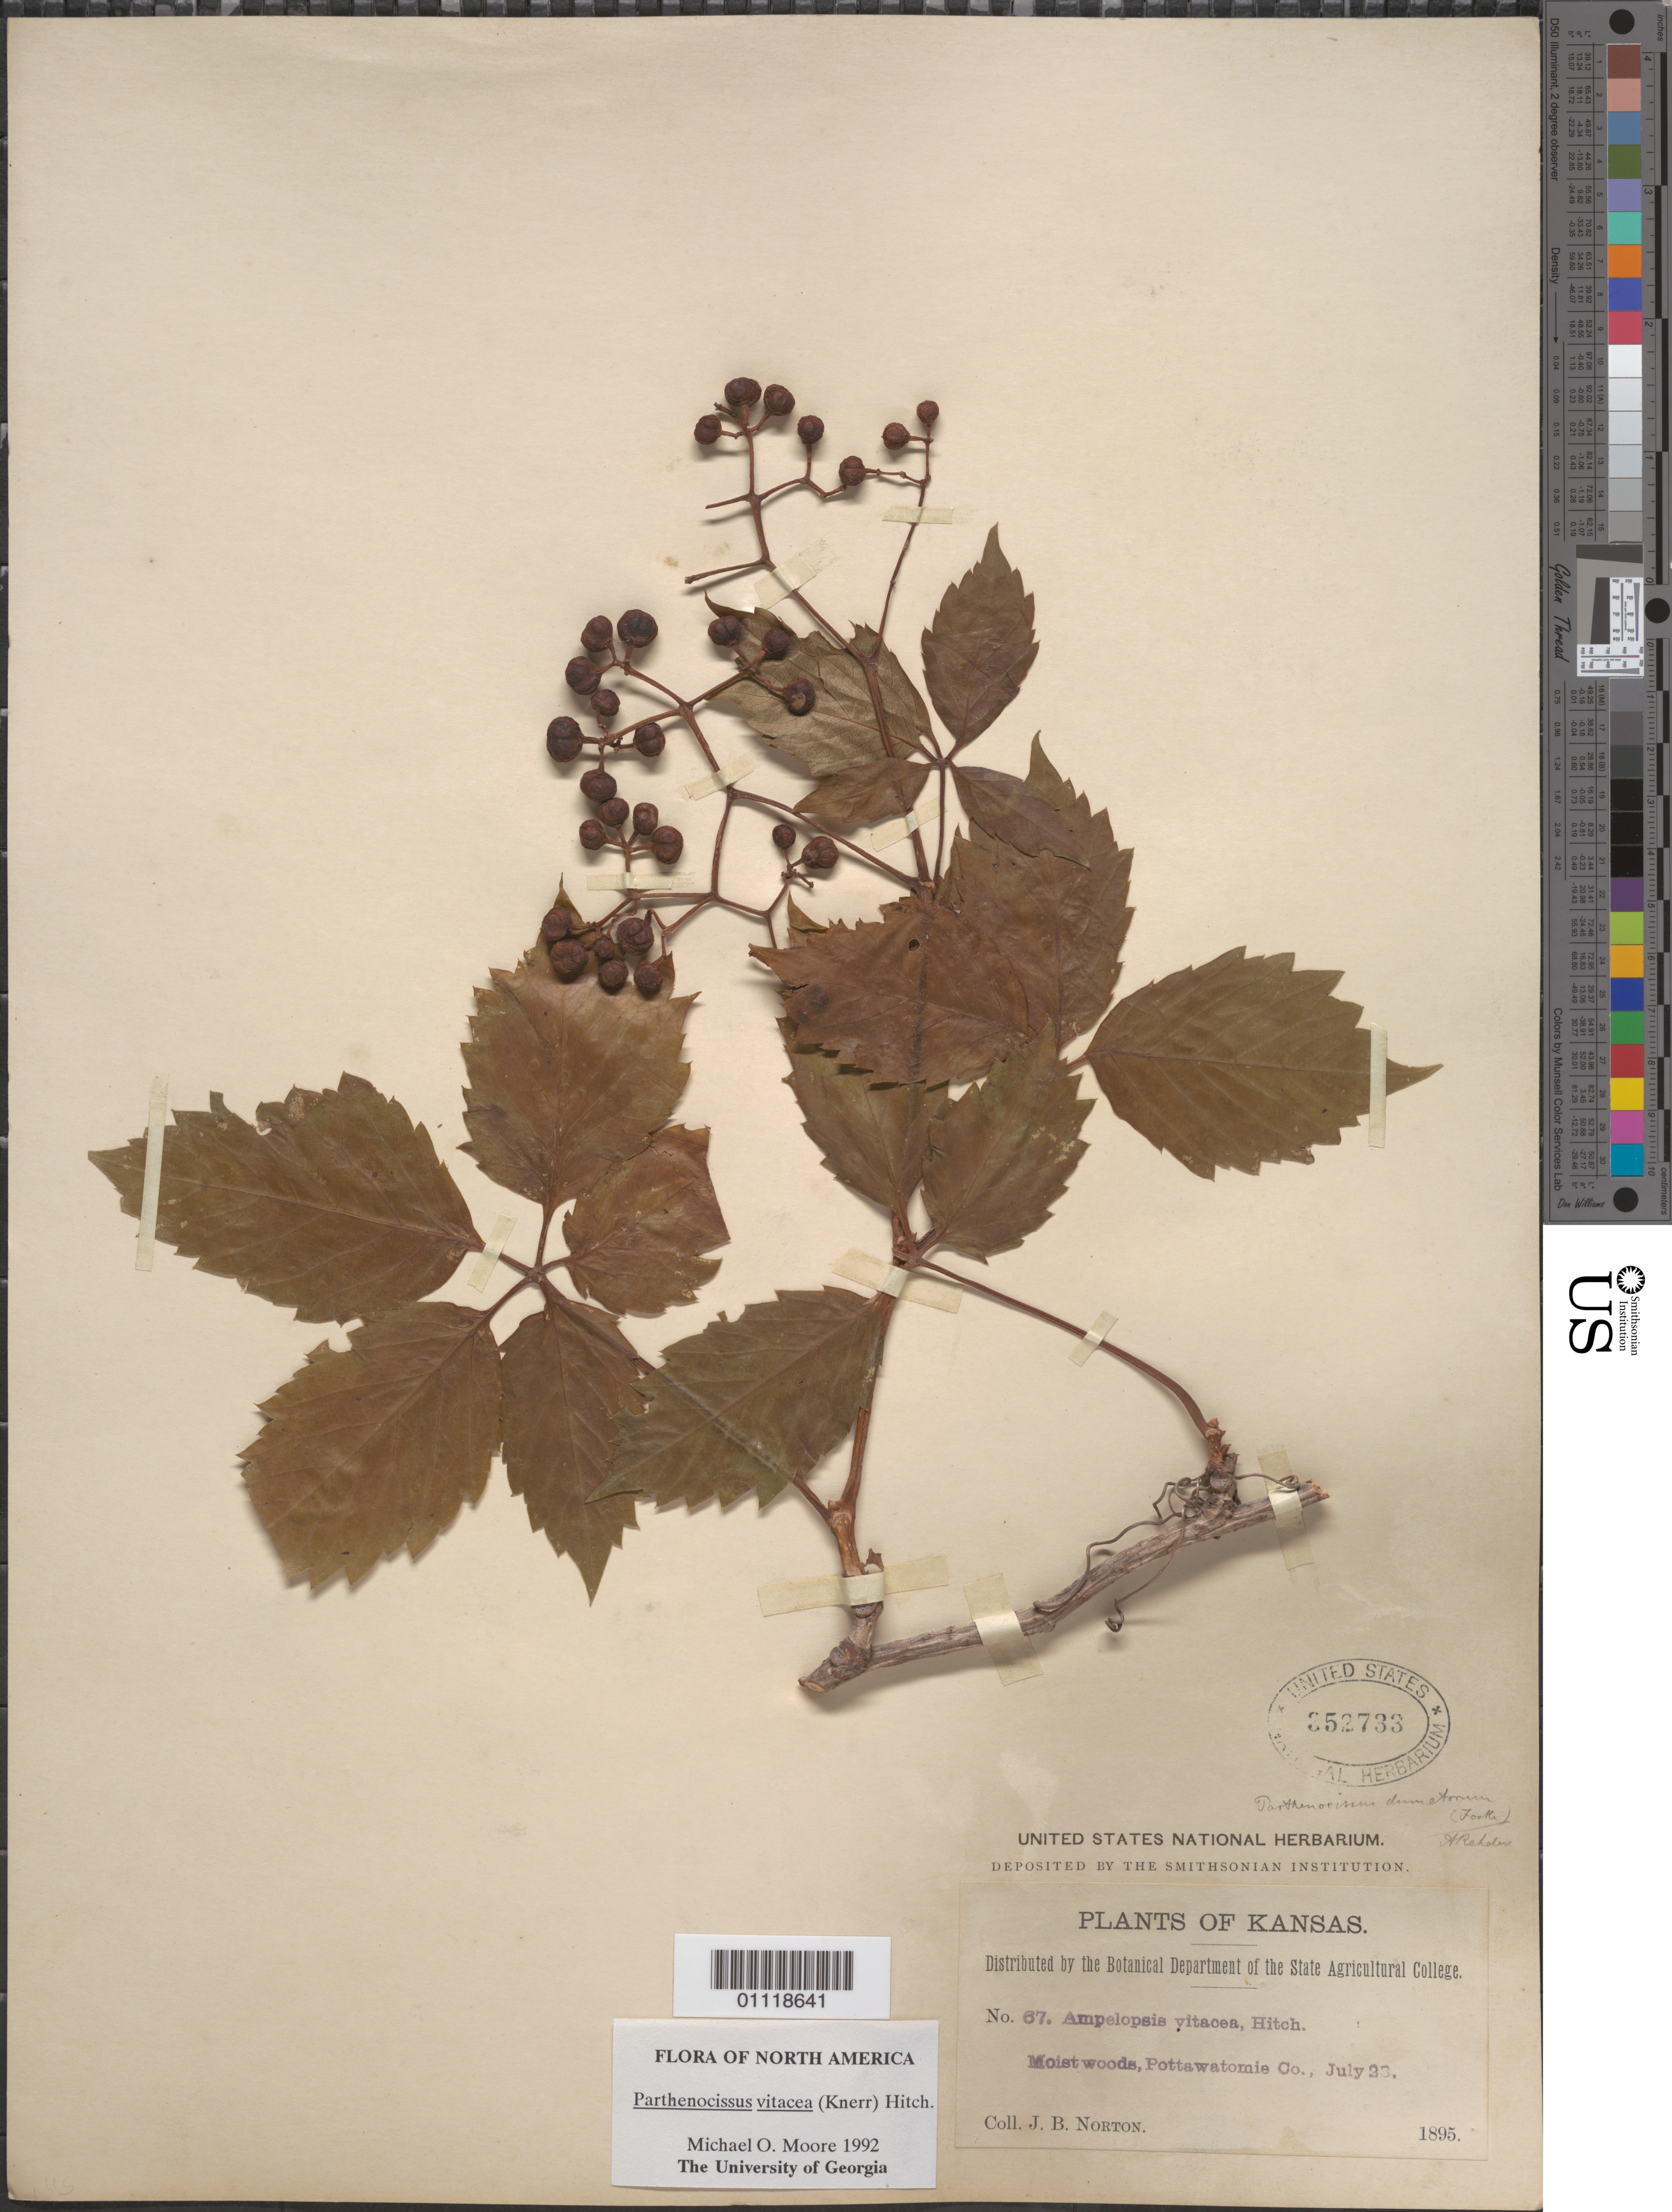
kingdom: Plantae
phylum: Tracheophyta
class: Magnoliopsida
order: Vitales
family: Vitaceae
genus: Parthenocissus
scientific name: Parthenocissus vitacea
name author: (Knerr) Hitchc.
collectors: J. B. S. Norton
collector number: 67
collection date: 1895-07-23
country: United States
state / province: Kansas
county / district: Pottawatomie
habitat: Moist woods.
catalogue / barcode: US 352733